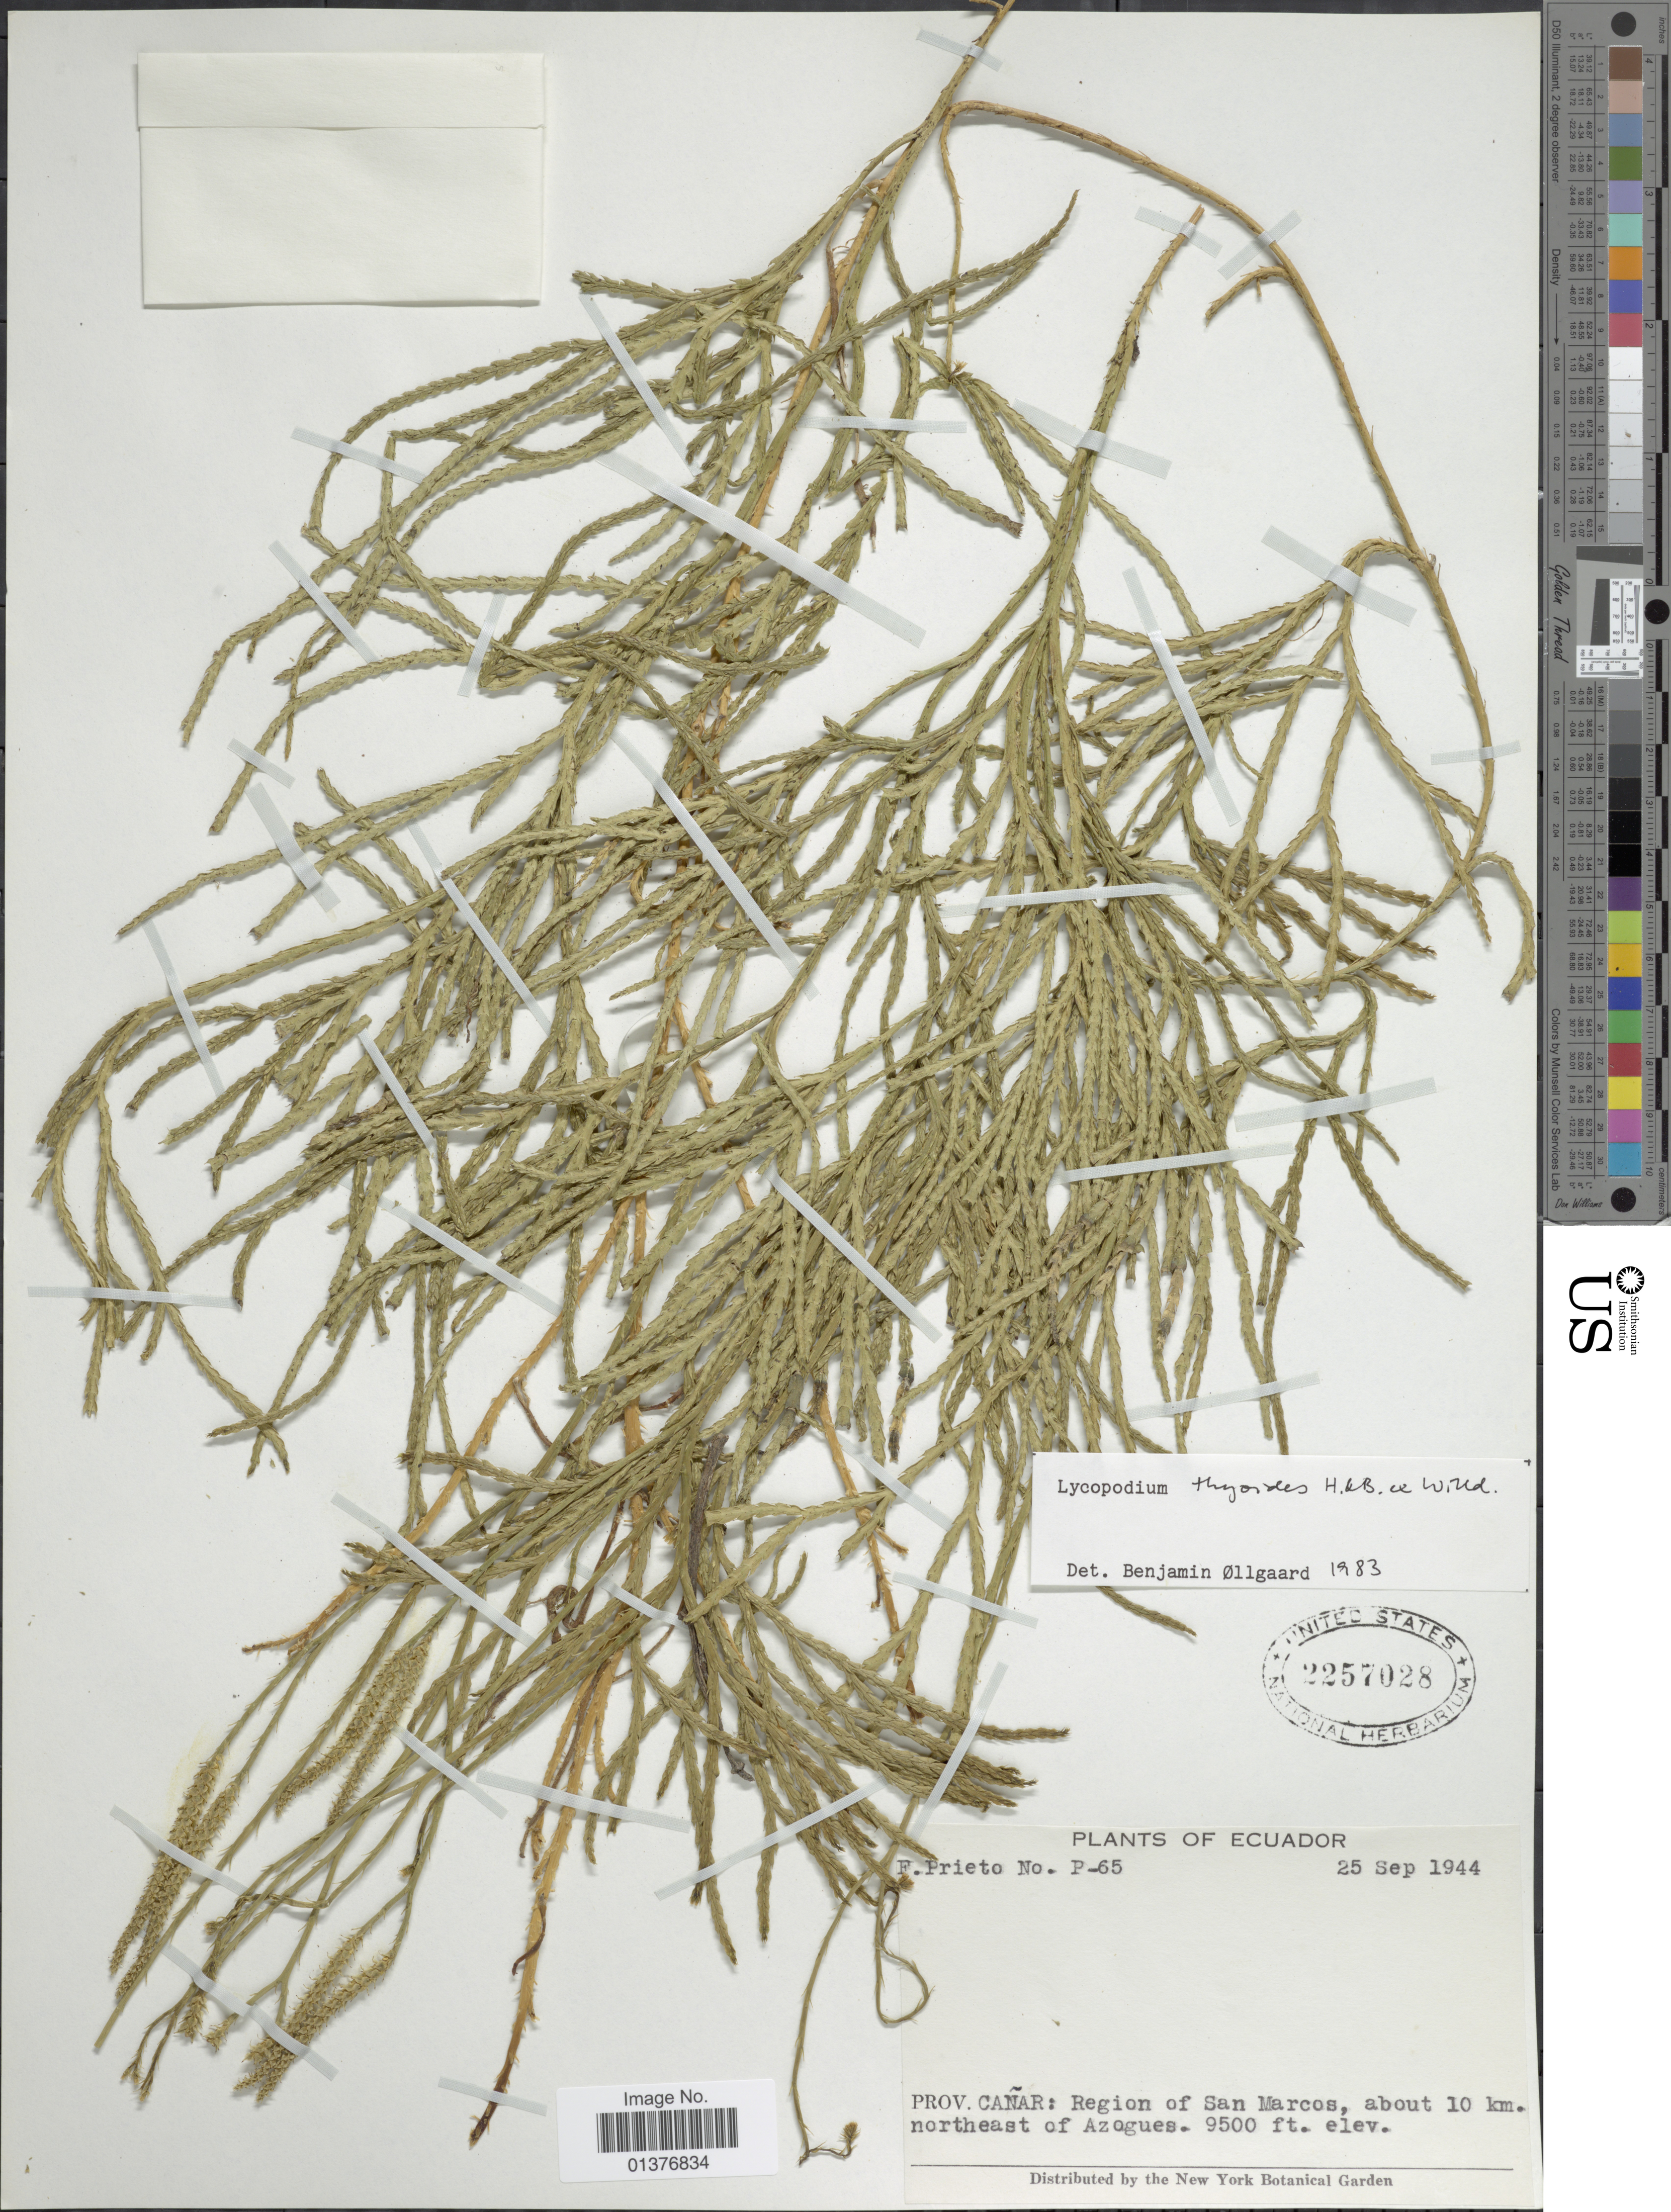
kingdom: Plantae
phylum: Tracheophyta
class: Lycopodiopsida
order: Lycopodiales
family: Lycopodiaceae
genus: Diphasiastrum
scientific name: Diphasiastrum thyoides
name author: (Humb. & Bonpl. ex Willd.) Holub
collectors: F. Prieto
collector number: P-65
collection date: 1944-09-25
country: Ecuador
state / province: Cañar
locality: Region of San Marcos, about 10km northeast of Azogues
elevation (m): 2896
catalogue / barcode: US 2257028